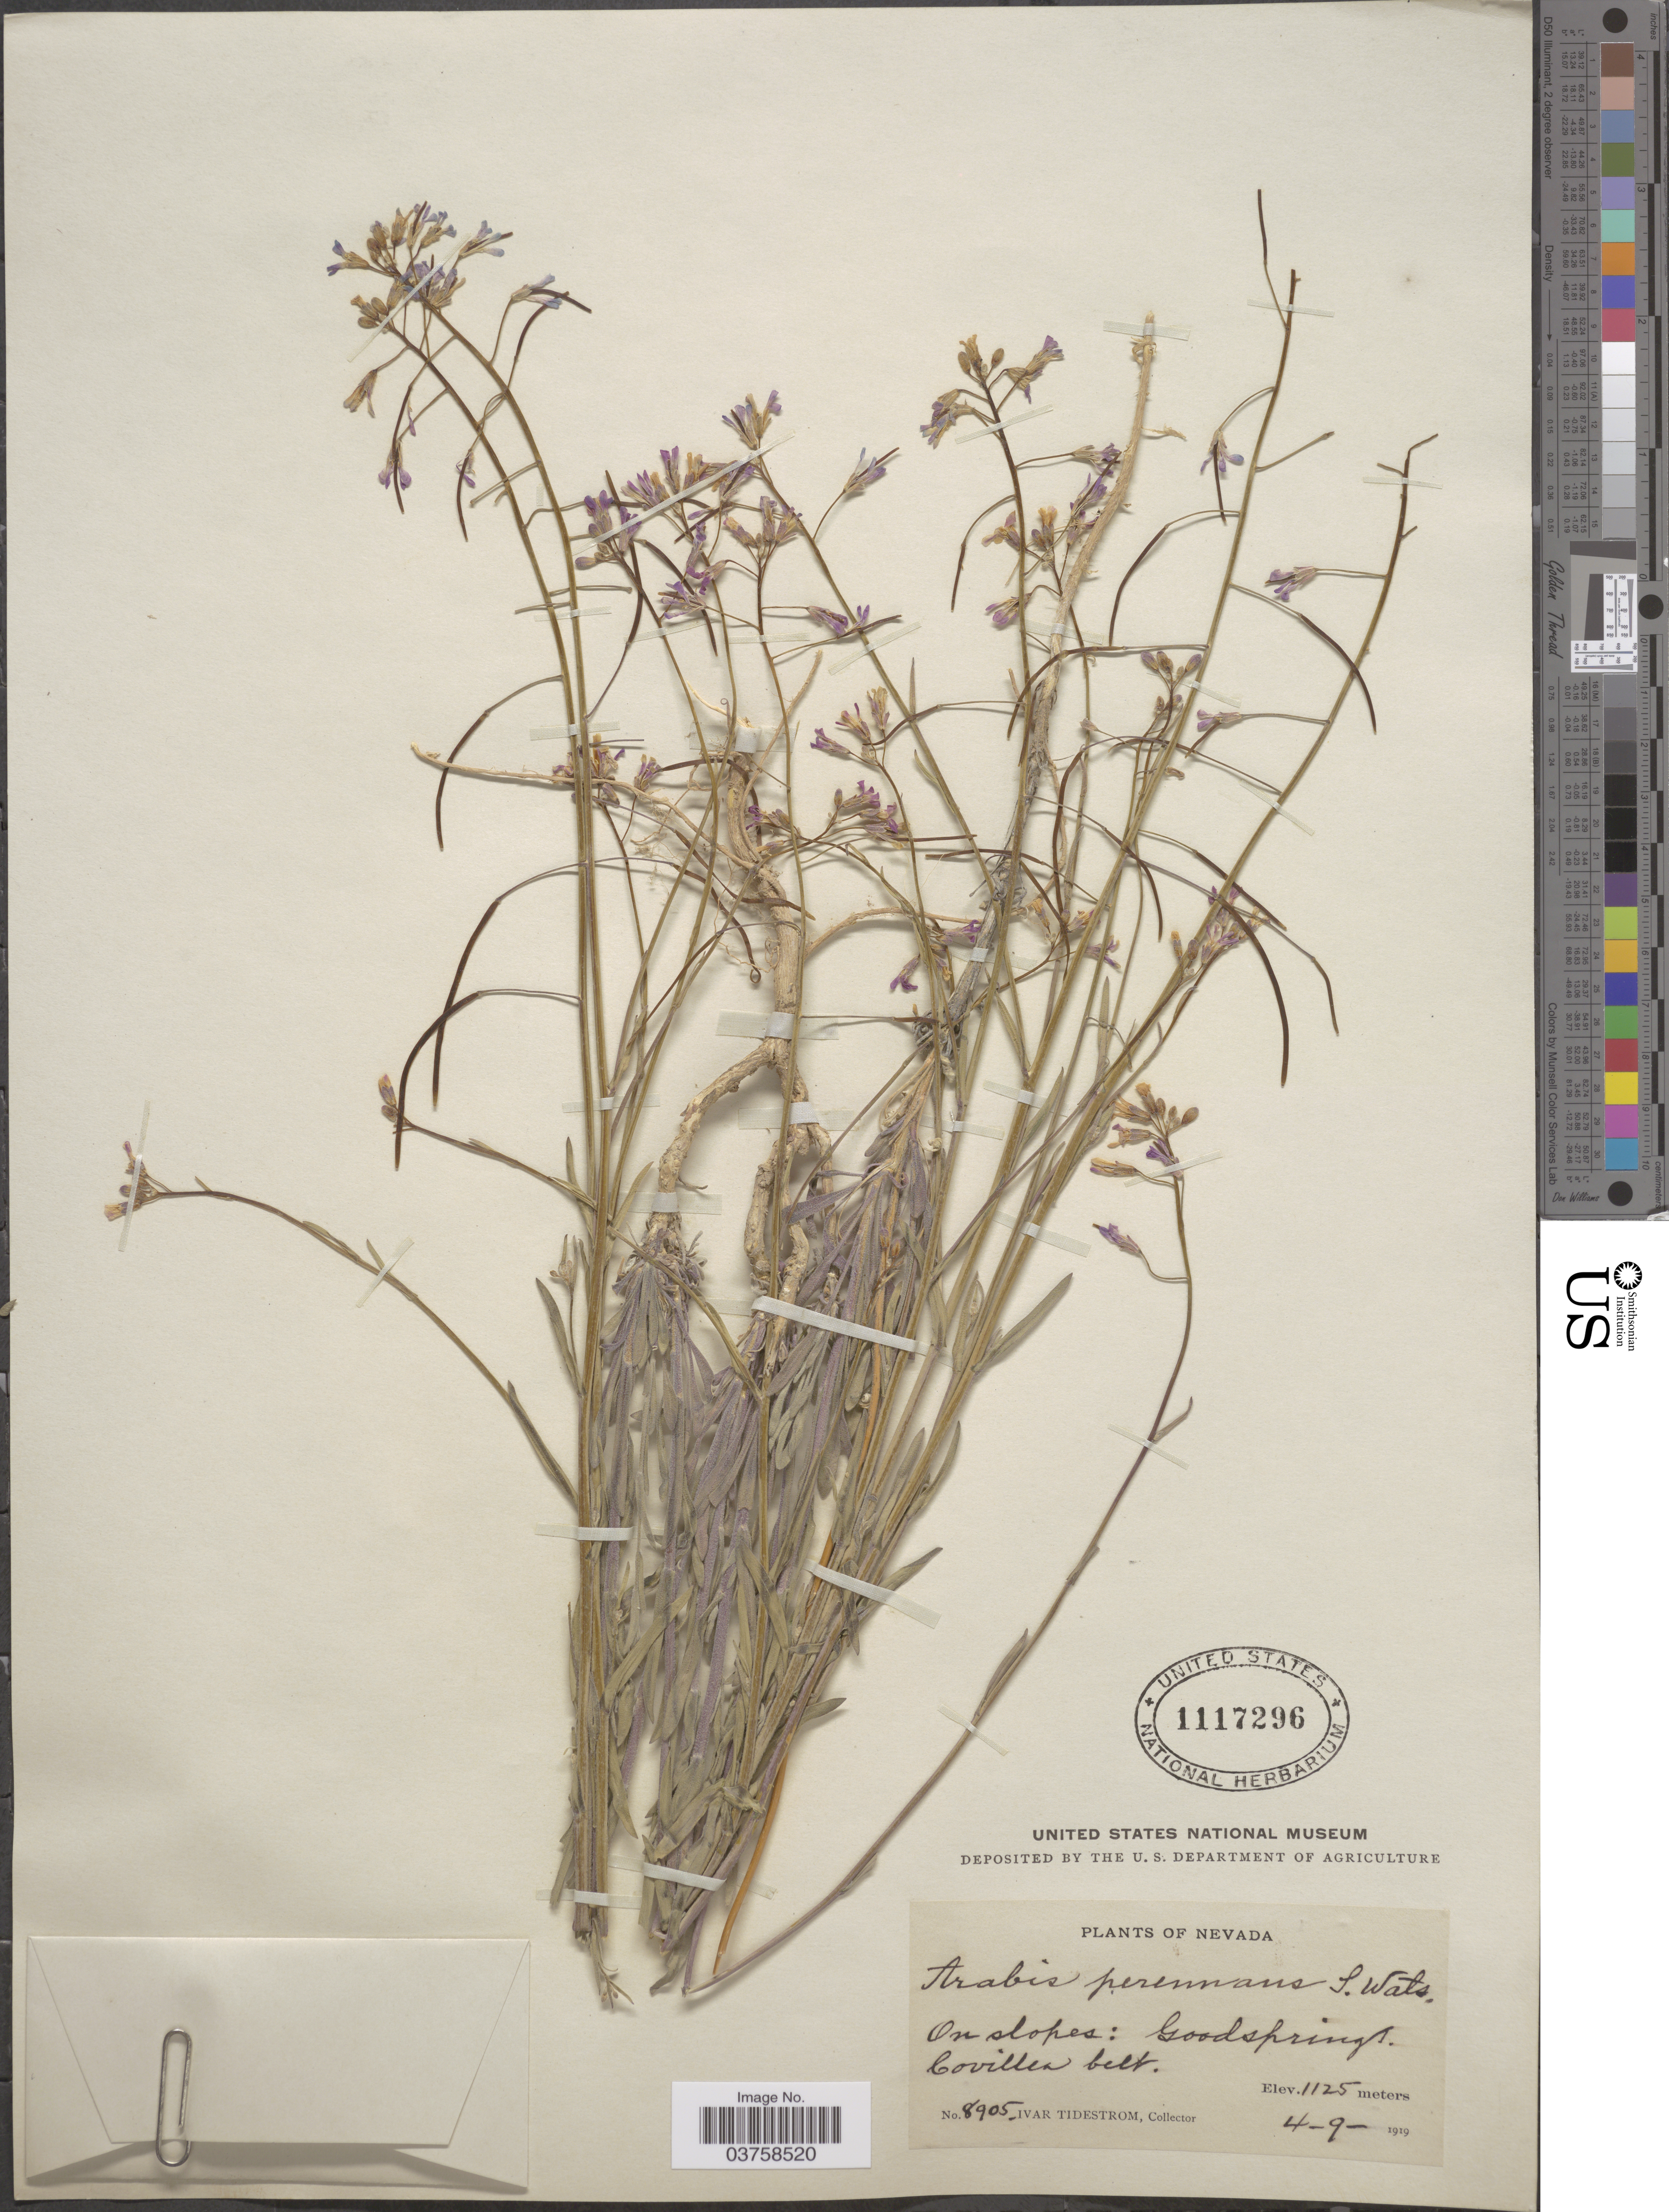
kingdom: Plantae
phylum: Tracheophyta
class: Magnoliopsida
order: Brassicales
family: Brassicaceae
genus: Arabis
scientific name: Arabis perennans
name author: S. Watson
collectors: I. F. Tidestrom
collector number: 8905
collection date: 1919-04-09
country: United States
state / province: Nevada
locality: Goodsprings. Covillea belt.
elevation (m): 1125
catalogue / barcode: US 1117296